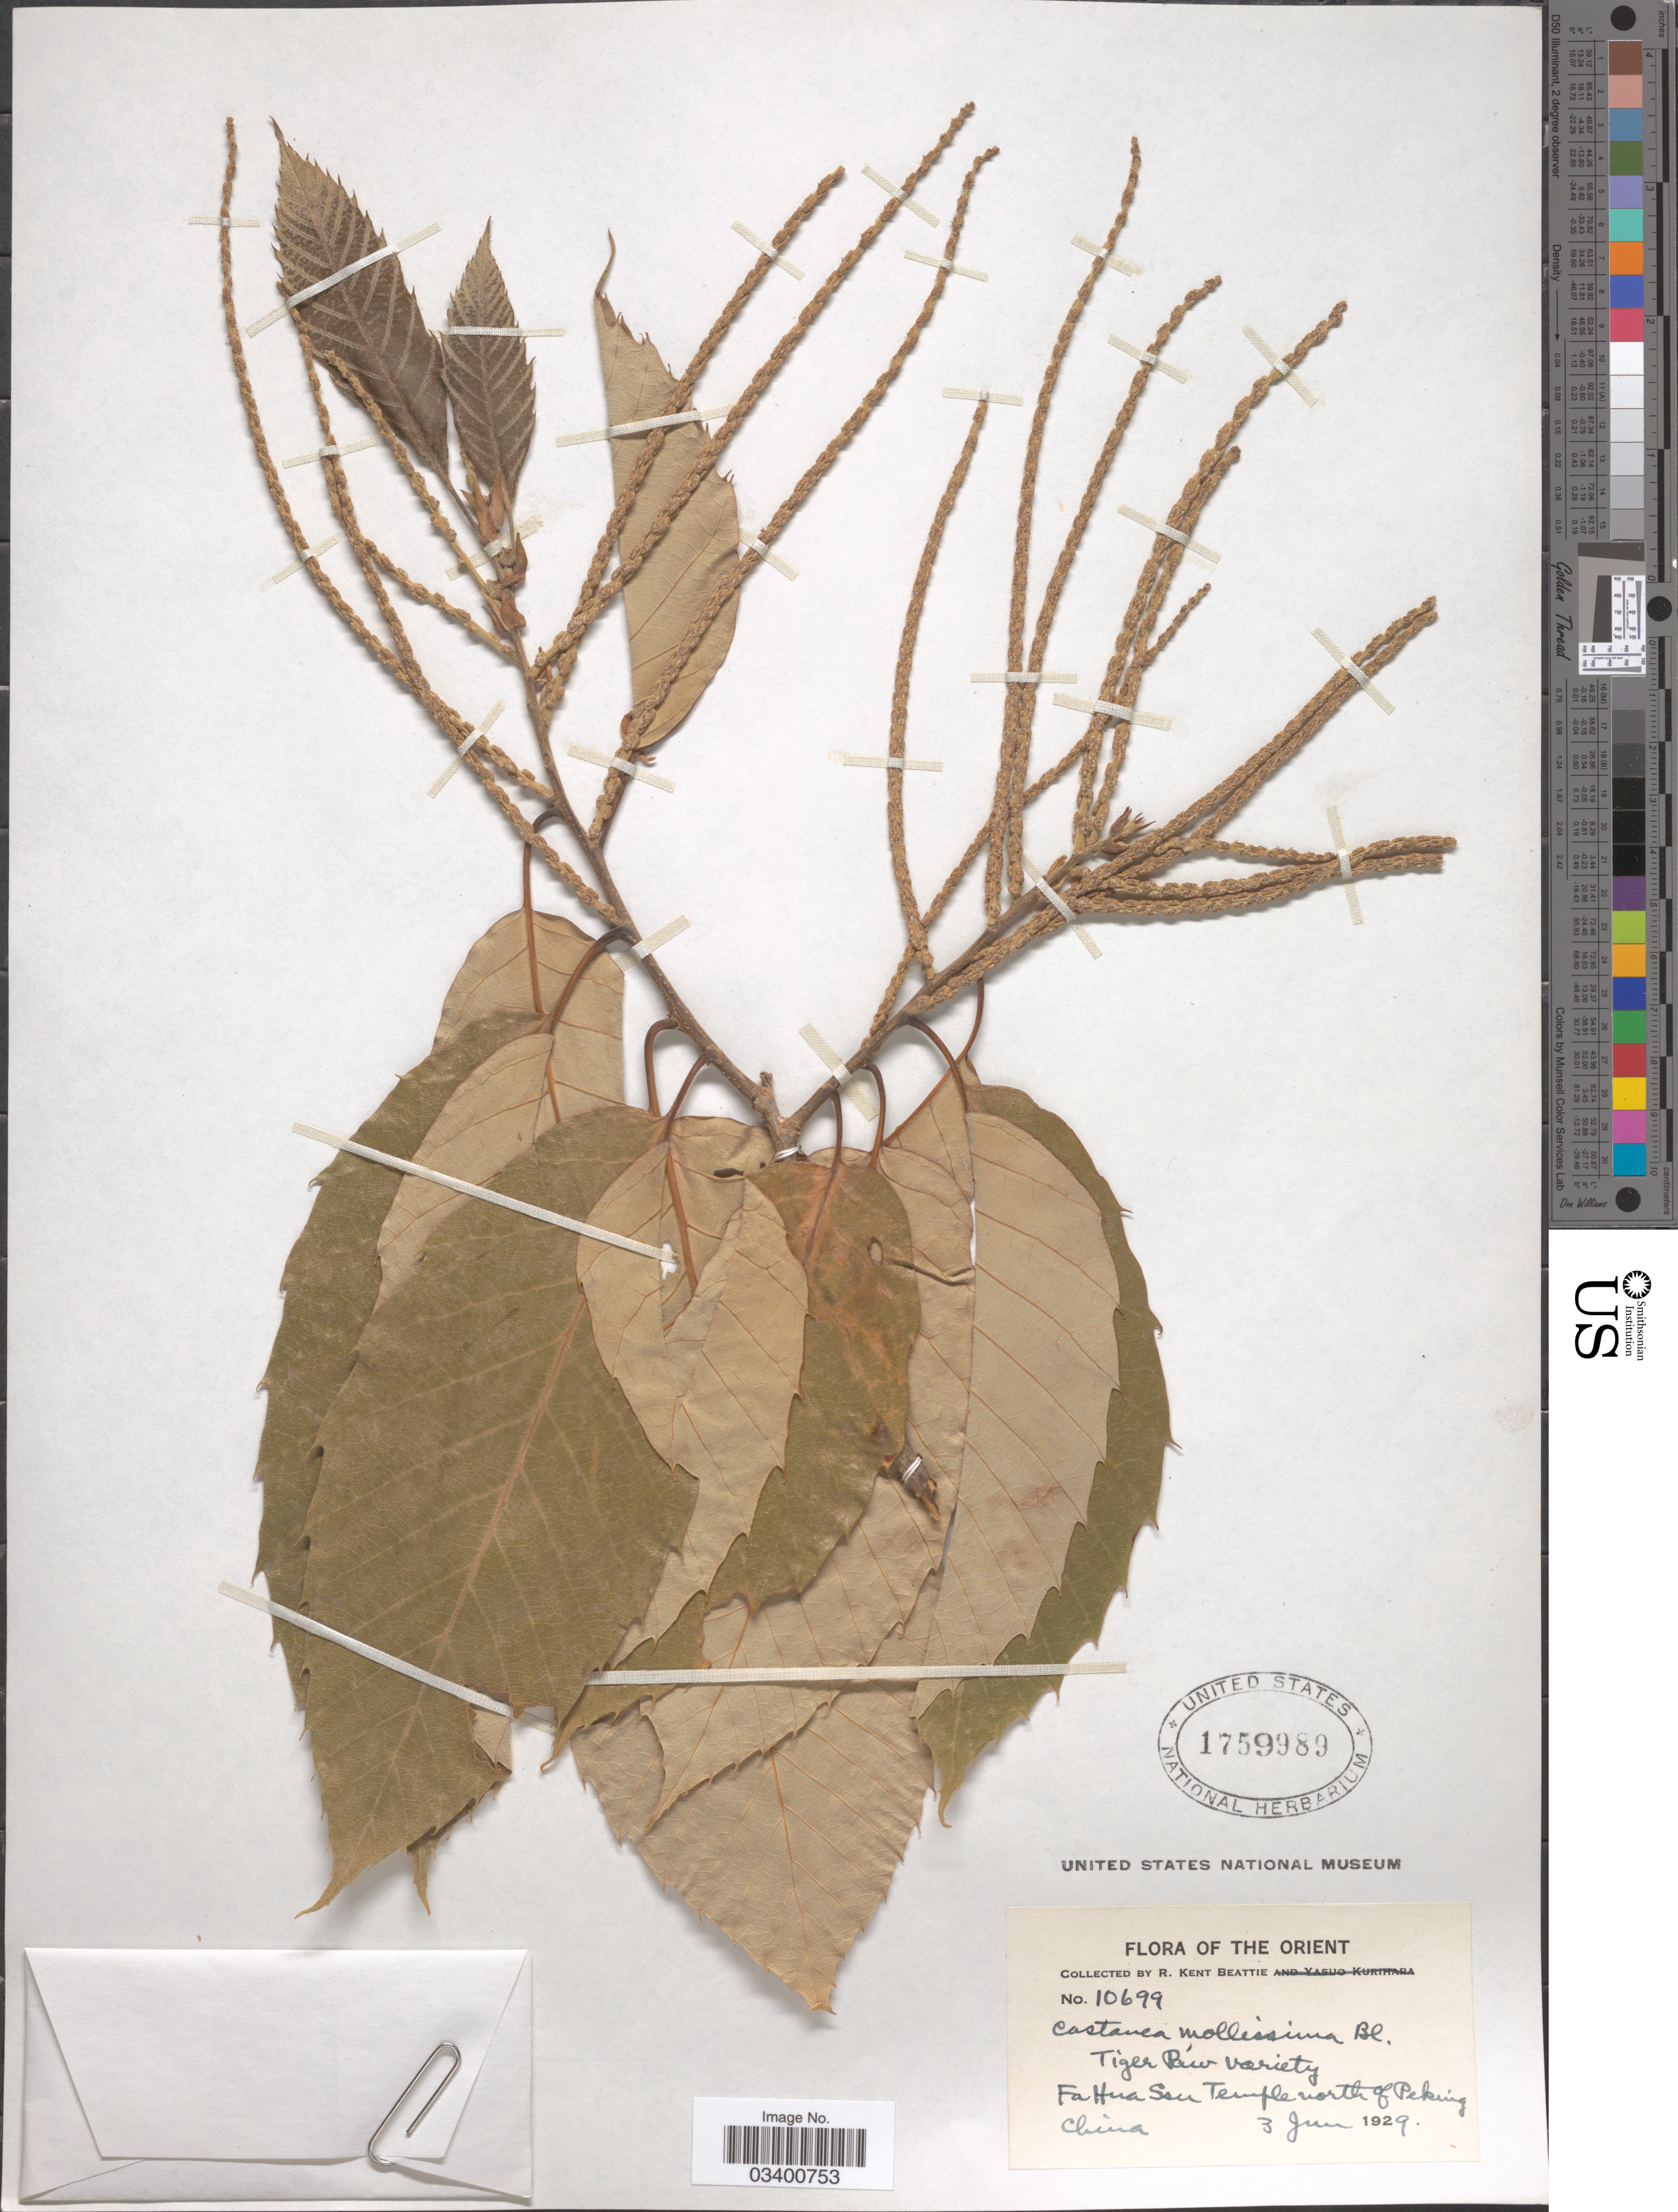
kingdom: Plantae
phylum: Tracheophyta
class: Magnoliopsida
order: Fagales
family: Fagaceae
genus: Castanea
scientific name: Castanea mollissima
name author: Blume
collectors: R. K. Beattie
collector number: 10699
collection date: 1929-06-03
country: China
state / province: Beijing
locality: The Orient. Fa Hua San Temple north of Peking.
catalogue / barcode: US 1759989